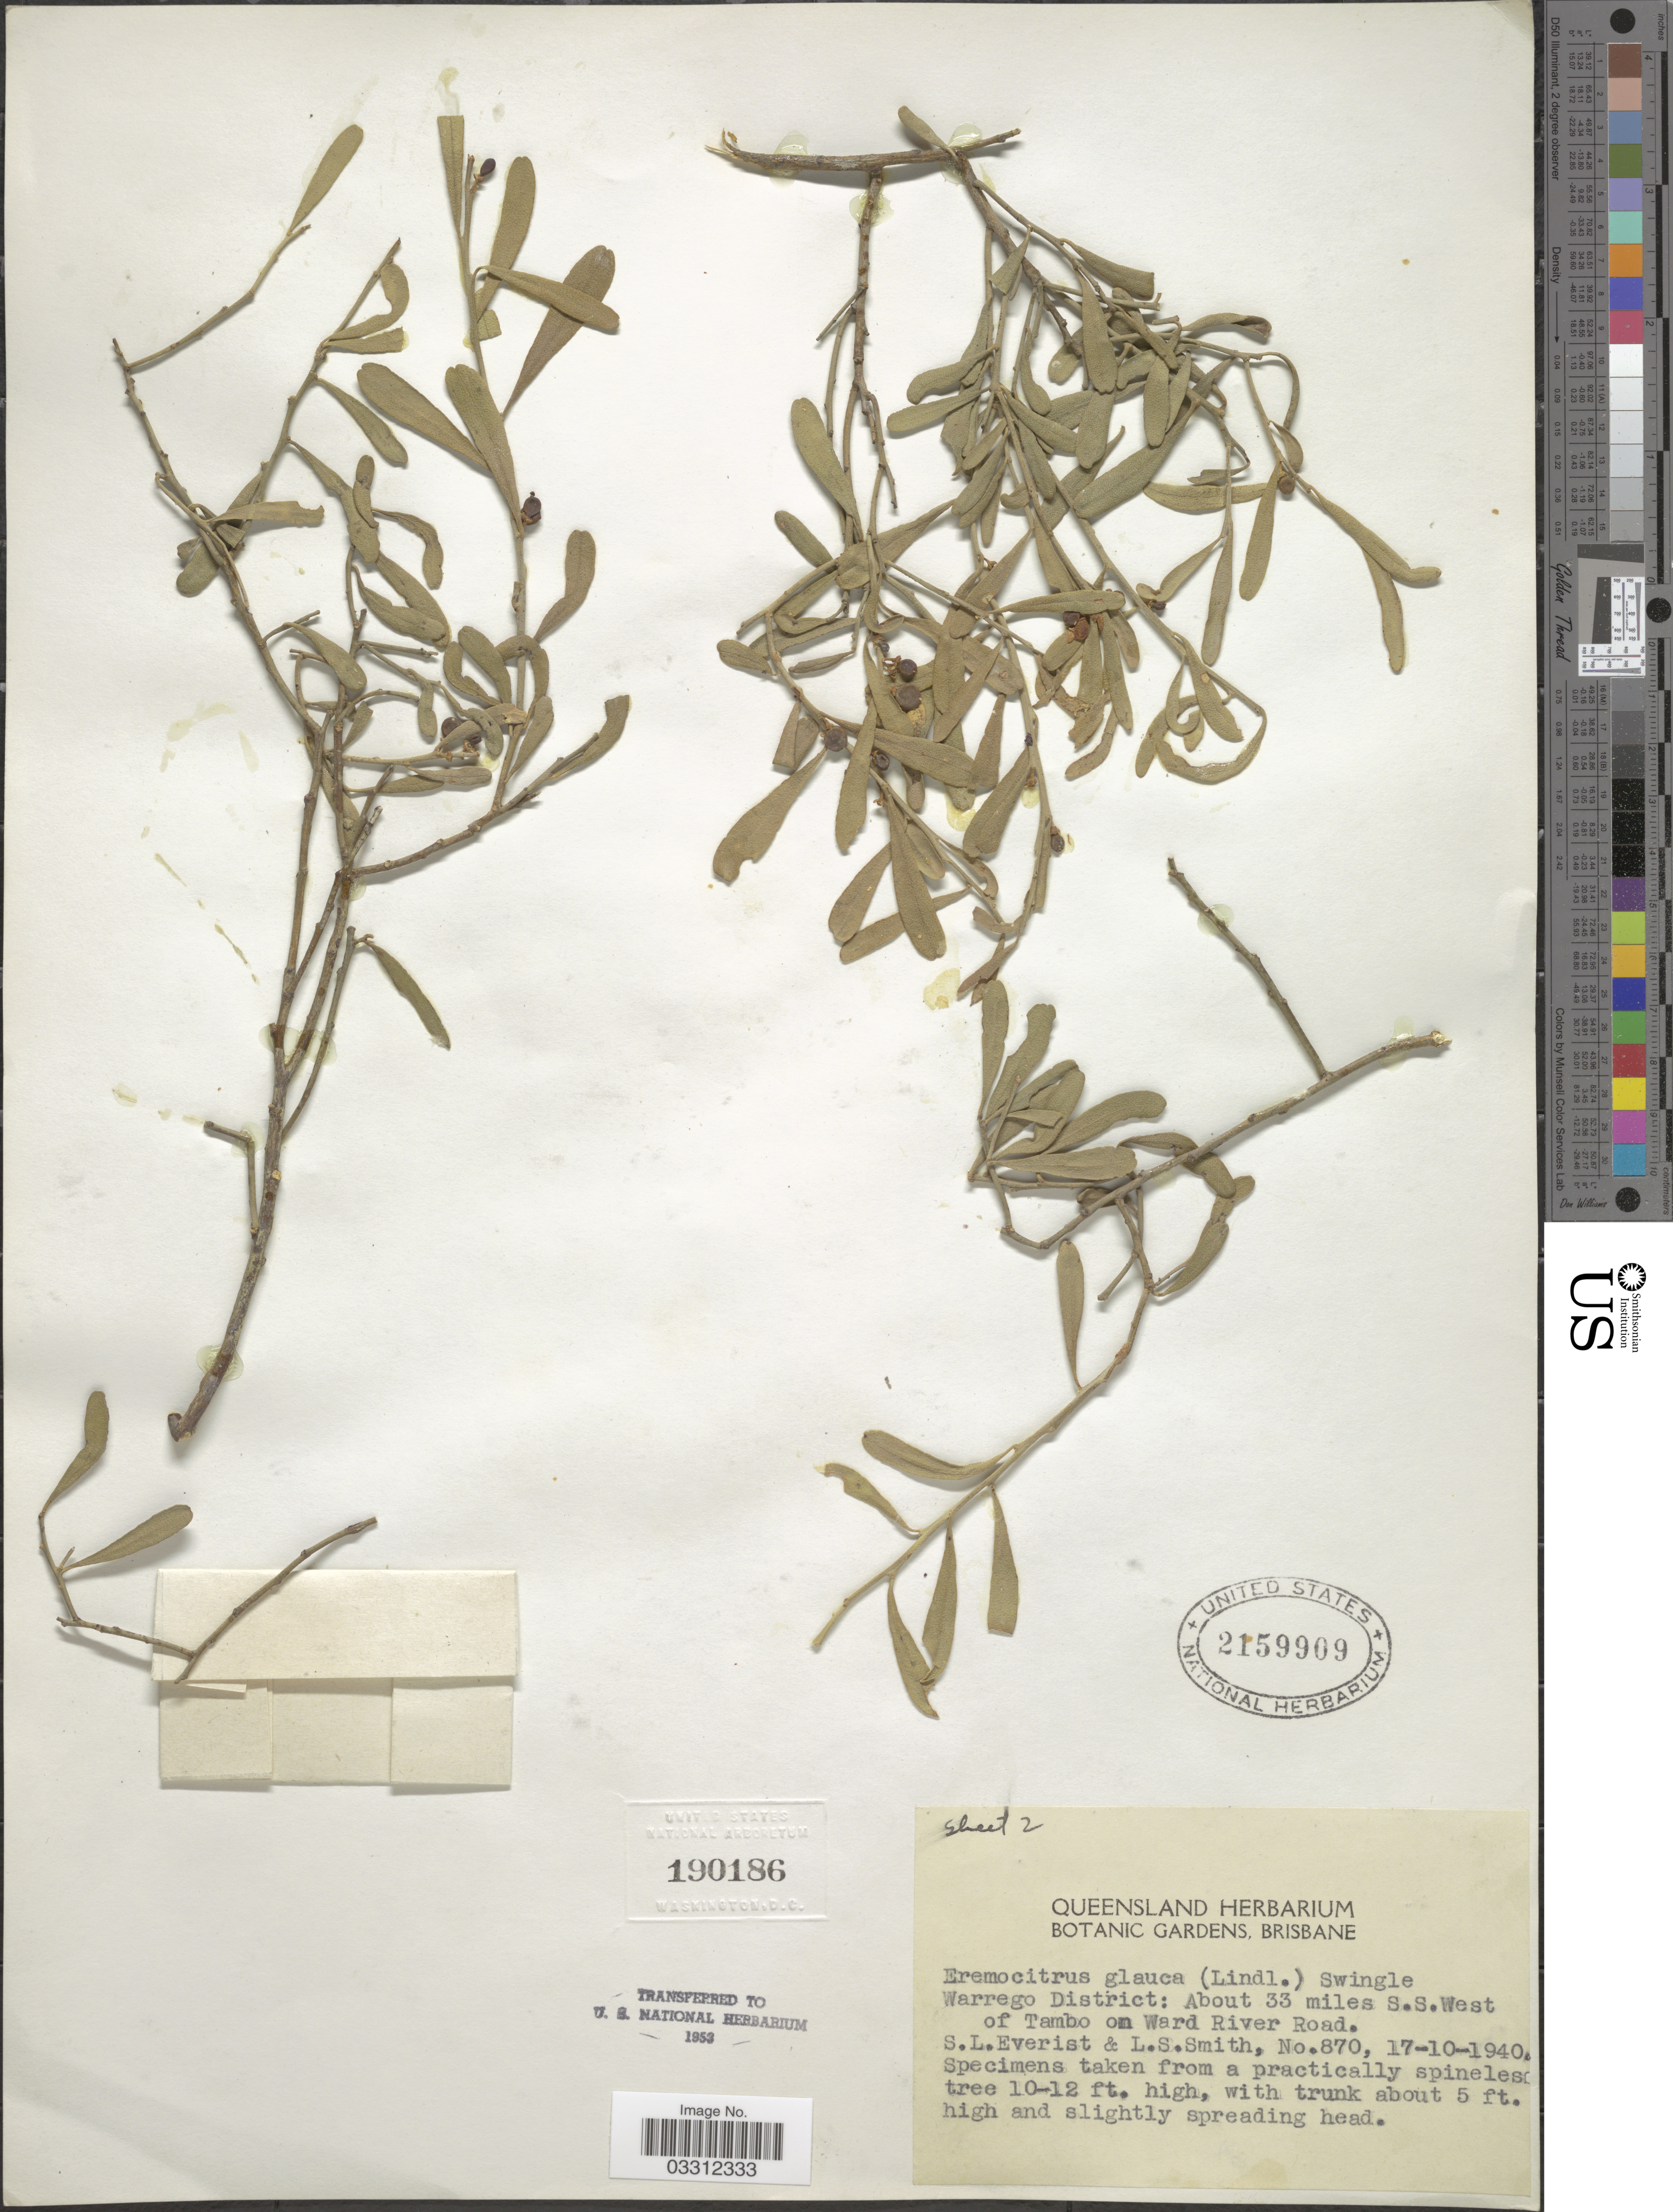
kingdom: Plantae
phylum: Tracheophyta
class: Magnoliopsida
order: Sapindales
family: Rutaceae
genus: Citrus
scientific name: Citrus glauca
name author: (Lindl.) Burkill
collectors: S. Everist & L. Smith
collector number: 870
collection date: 1940-10-17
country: Australia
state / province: Queensland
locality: Warrego District: About 33 miles S.S. West of Tambo on Ward River Road.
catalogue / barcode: US 2159909